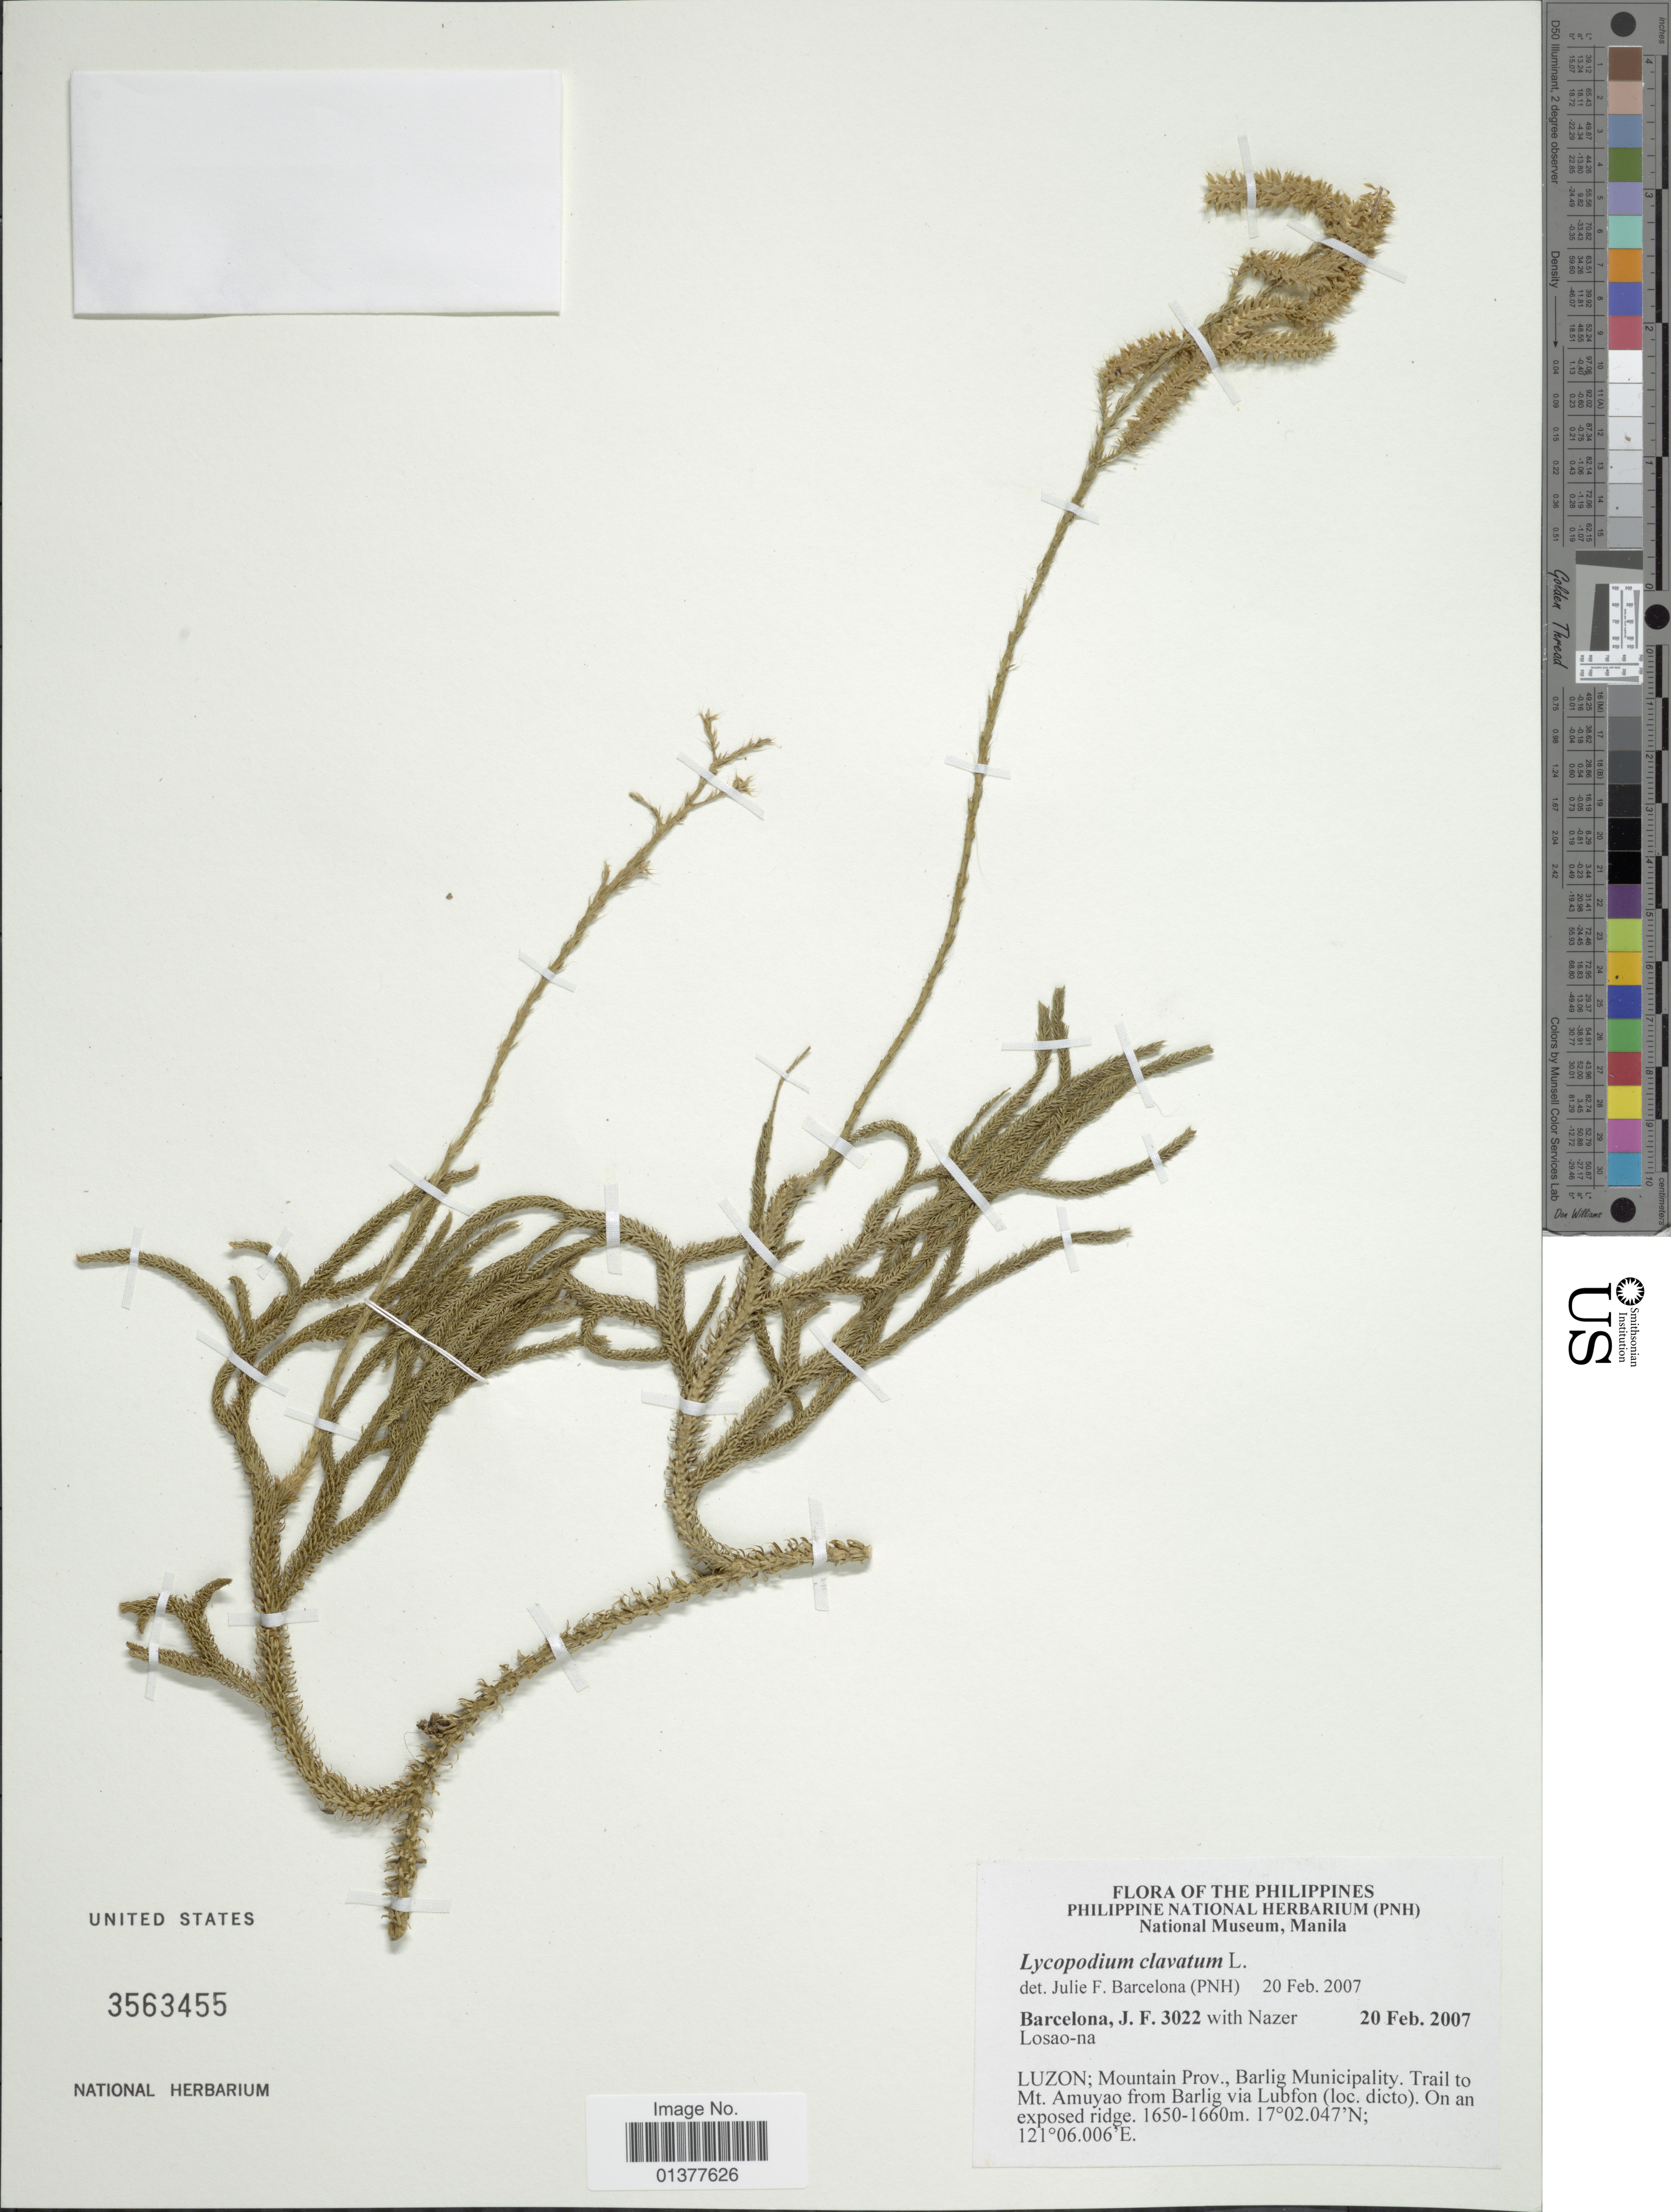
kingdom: Plantae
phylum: Tracheophyta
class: Lycopodiopsida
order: Lycopodiales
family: Lycopodiaceae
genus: Lycopodium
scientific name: Lycopodium clavatum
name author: L.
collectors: J. F. Barcelona & N. Losao-na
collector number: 3022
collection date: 2007-02-20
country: Philippines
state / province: Central Luzon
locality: Mountain Prov.Barlig Municipality, trail to Mt. Amuyao from Barlig via Lubfon (loc. dicto) on an exposed ridge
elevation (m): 1650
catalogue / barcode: US 3563455